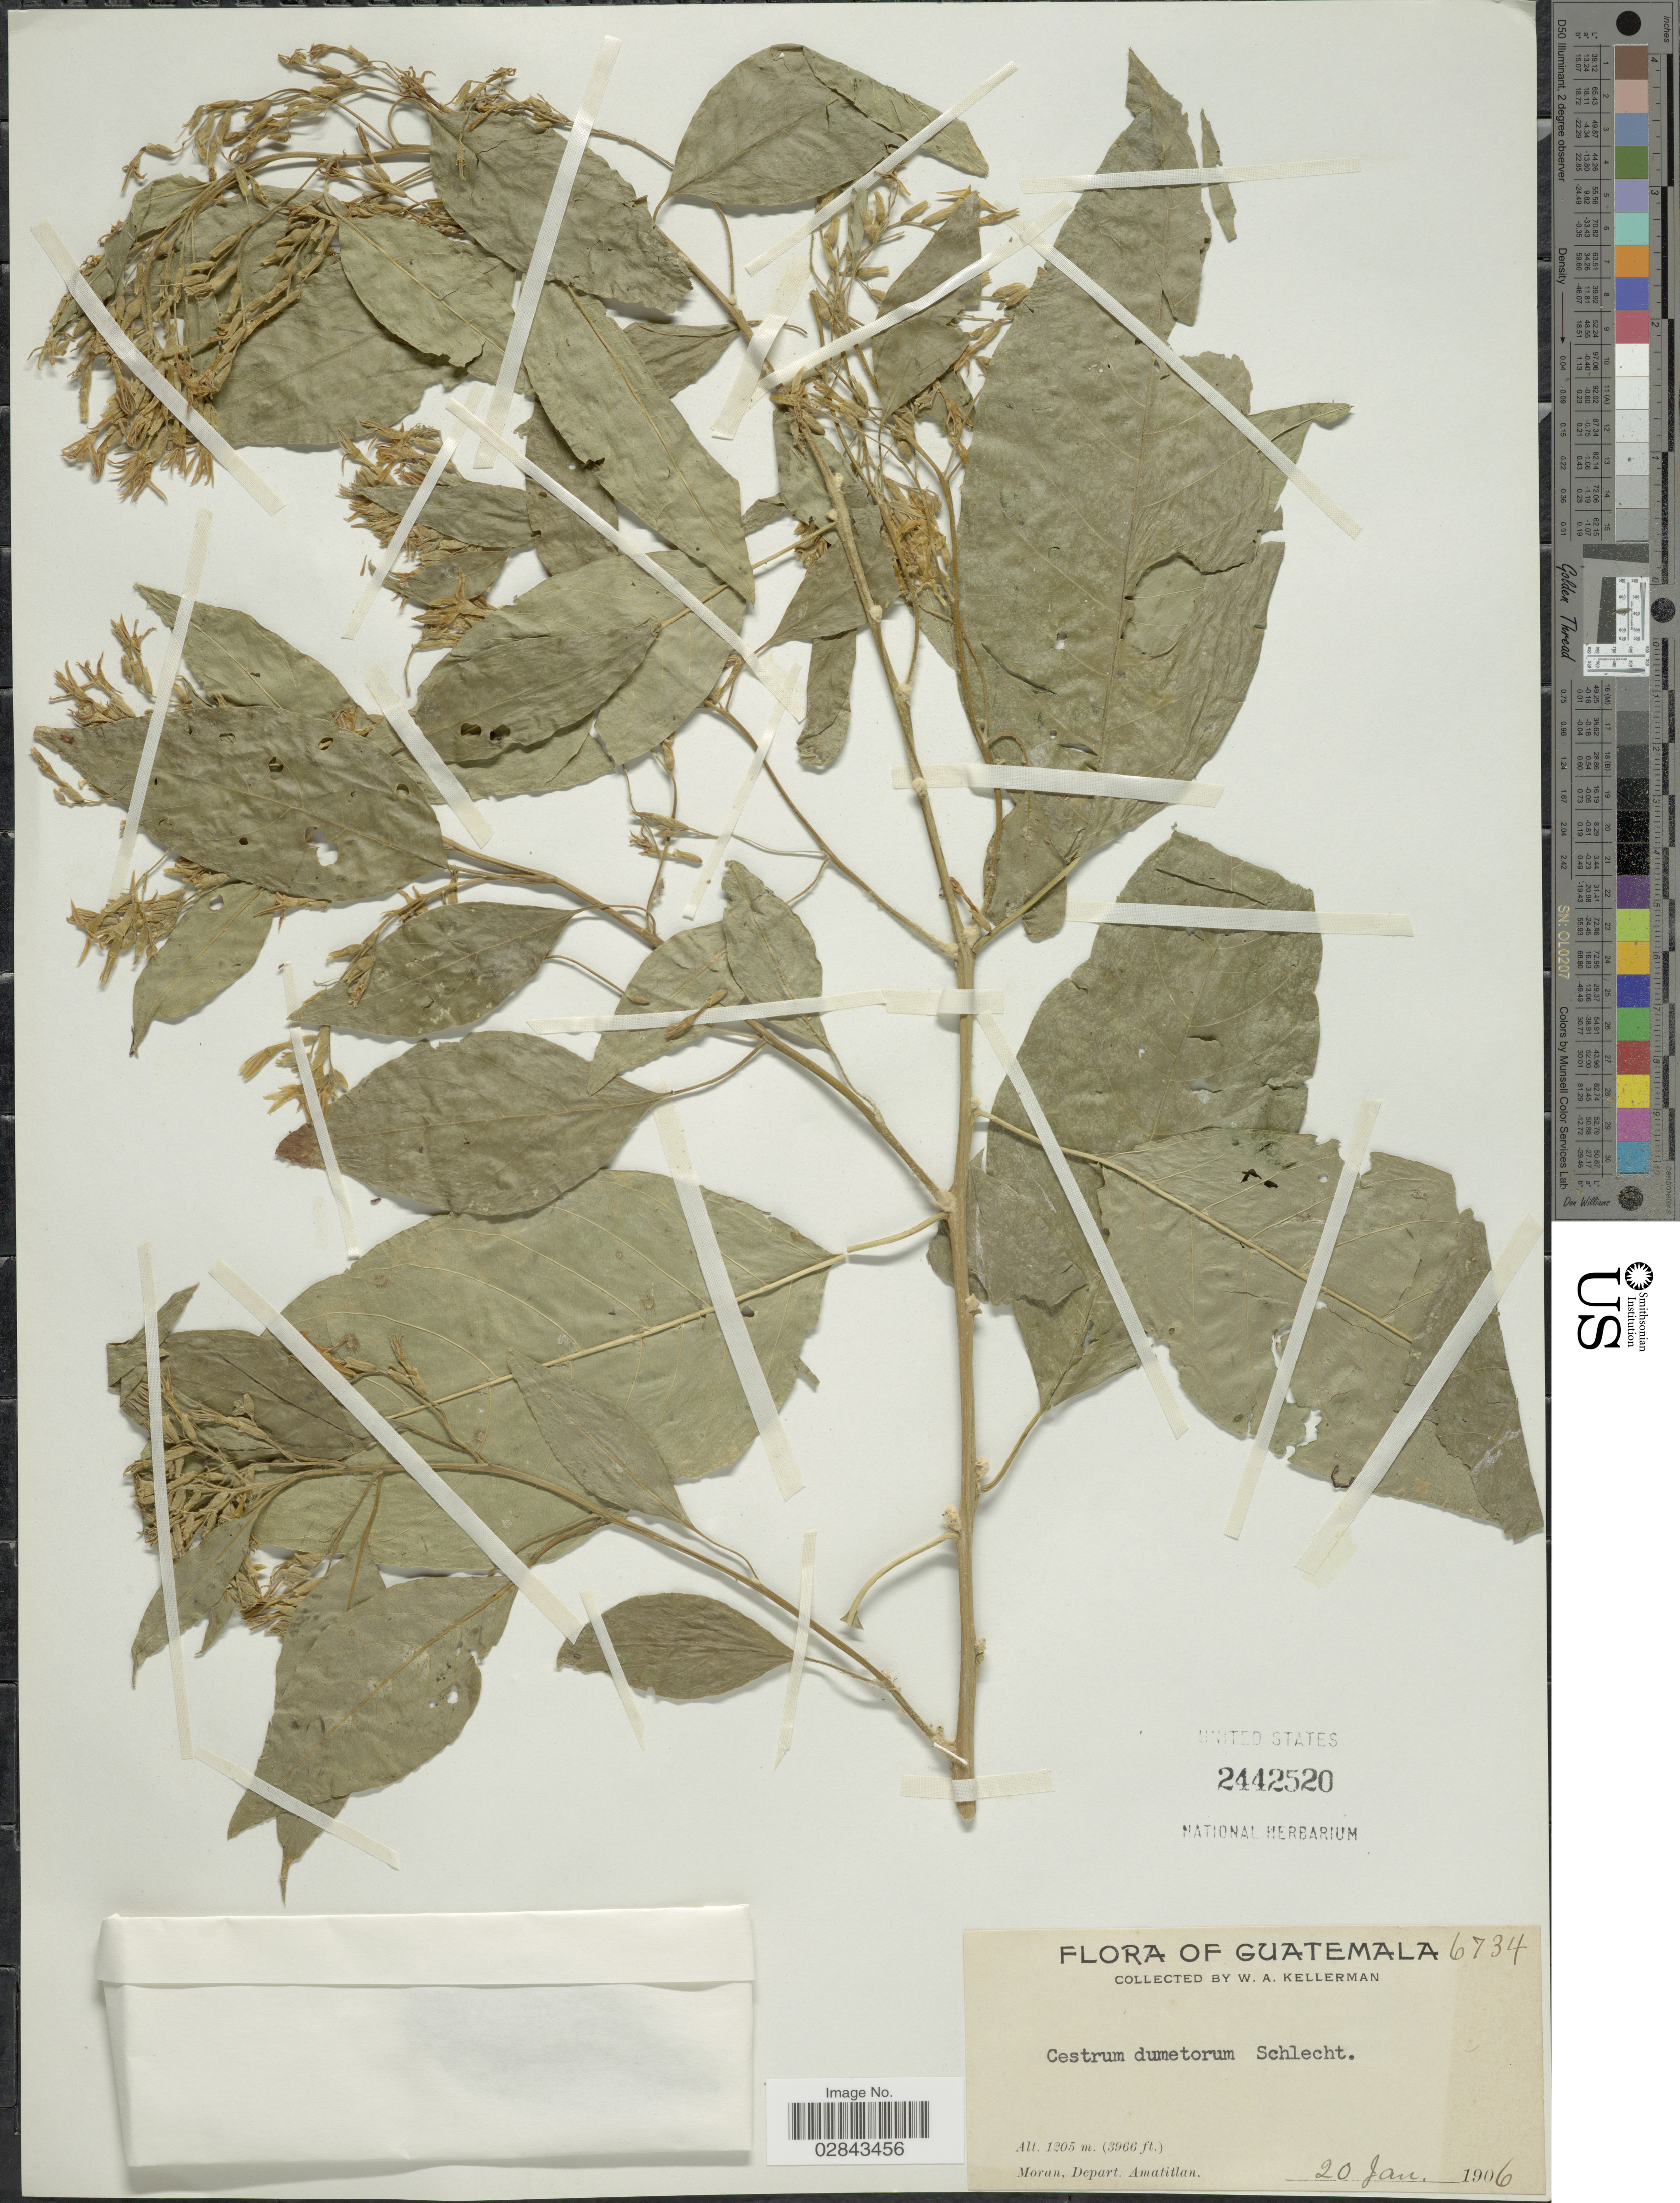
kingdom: Plantae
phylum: Tracheophyta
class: Magnoliopsida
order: Solanales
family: Solanaceae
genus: Cestrum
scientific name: Cestrum dumetorum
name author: Schltdl.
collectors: W. Kellerman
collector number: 6734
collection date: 1906-01-20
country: Guatemala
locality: Moran, Depart. Amatitlan.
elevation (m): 1205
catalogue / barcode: US 2442520